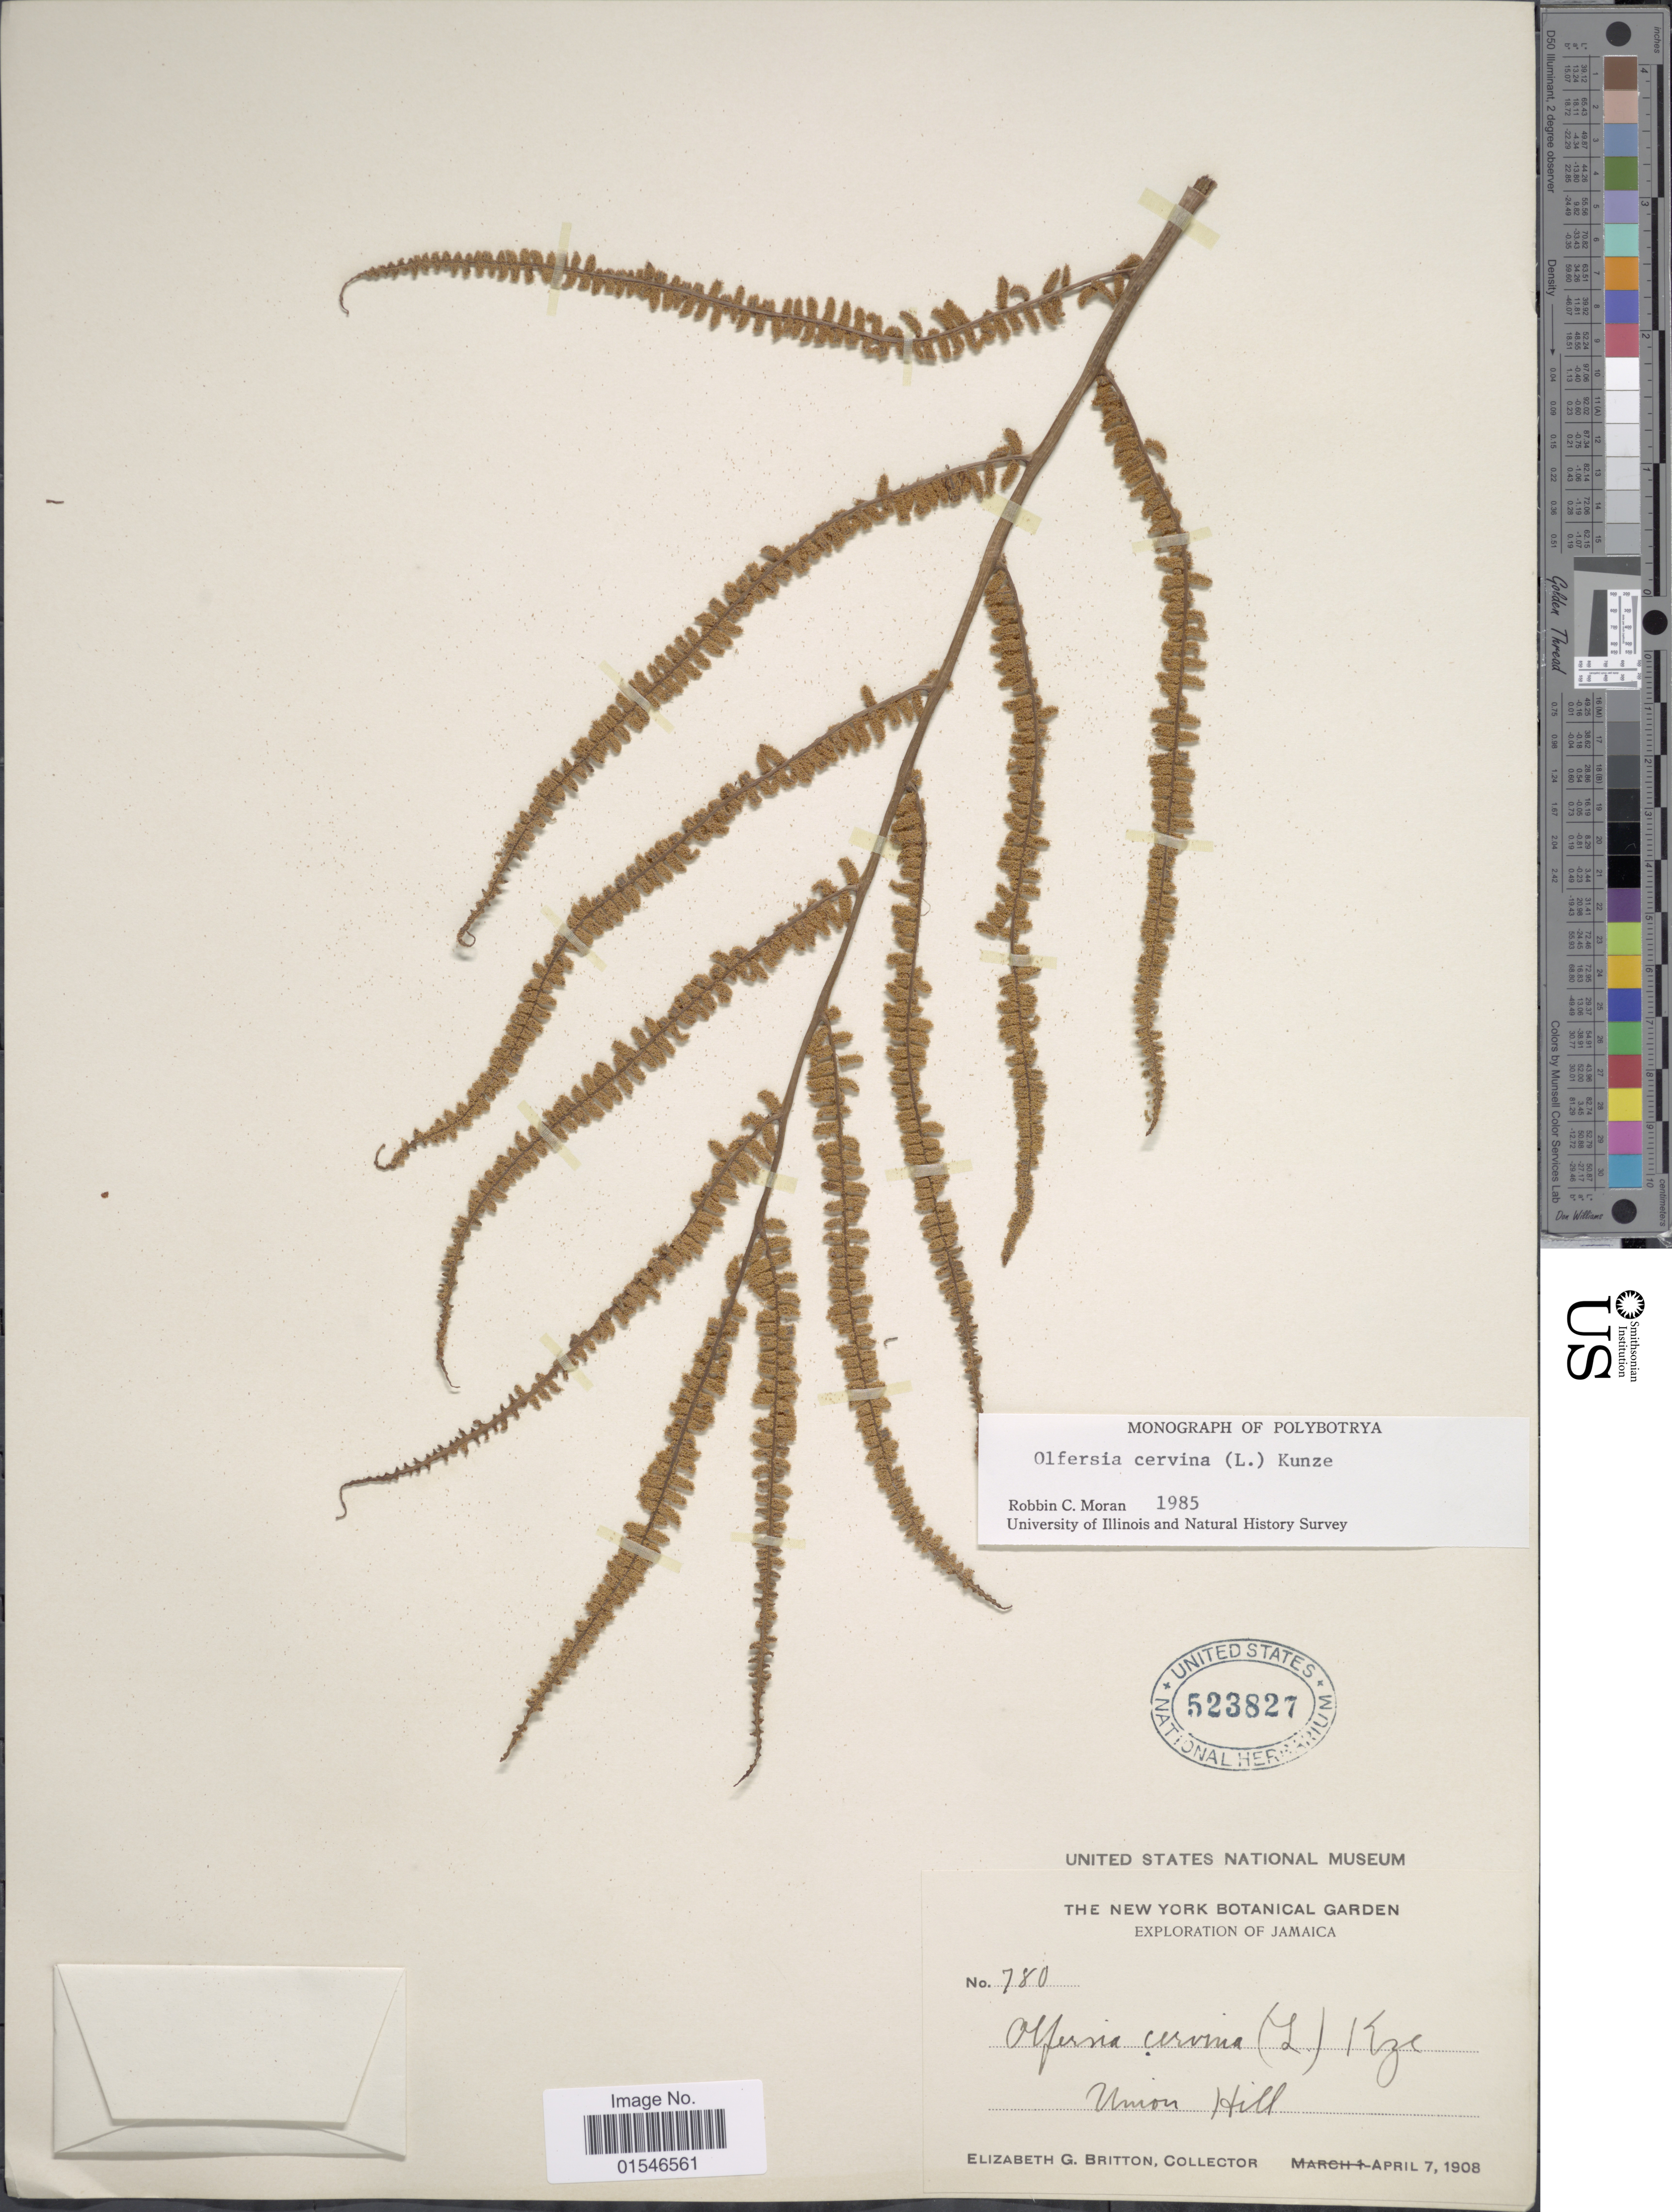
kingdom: Plantae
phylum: Tracheophyta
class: Polypodiopsida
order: Polypodiales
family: Dryopteridaceae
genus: Olfersia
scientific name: Olfersia cervina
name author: (L.) Kunze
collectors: E. G. Britton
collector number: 780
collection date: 1908-04-07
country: Jamaica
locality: Union Hill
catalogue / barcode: US 523827